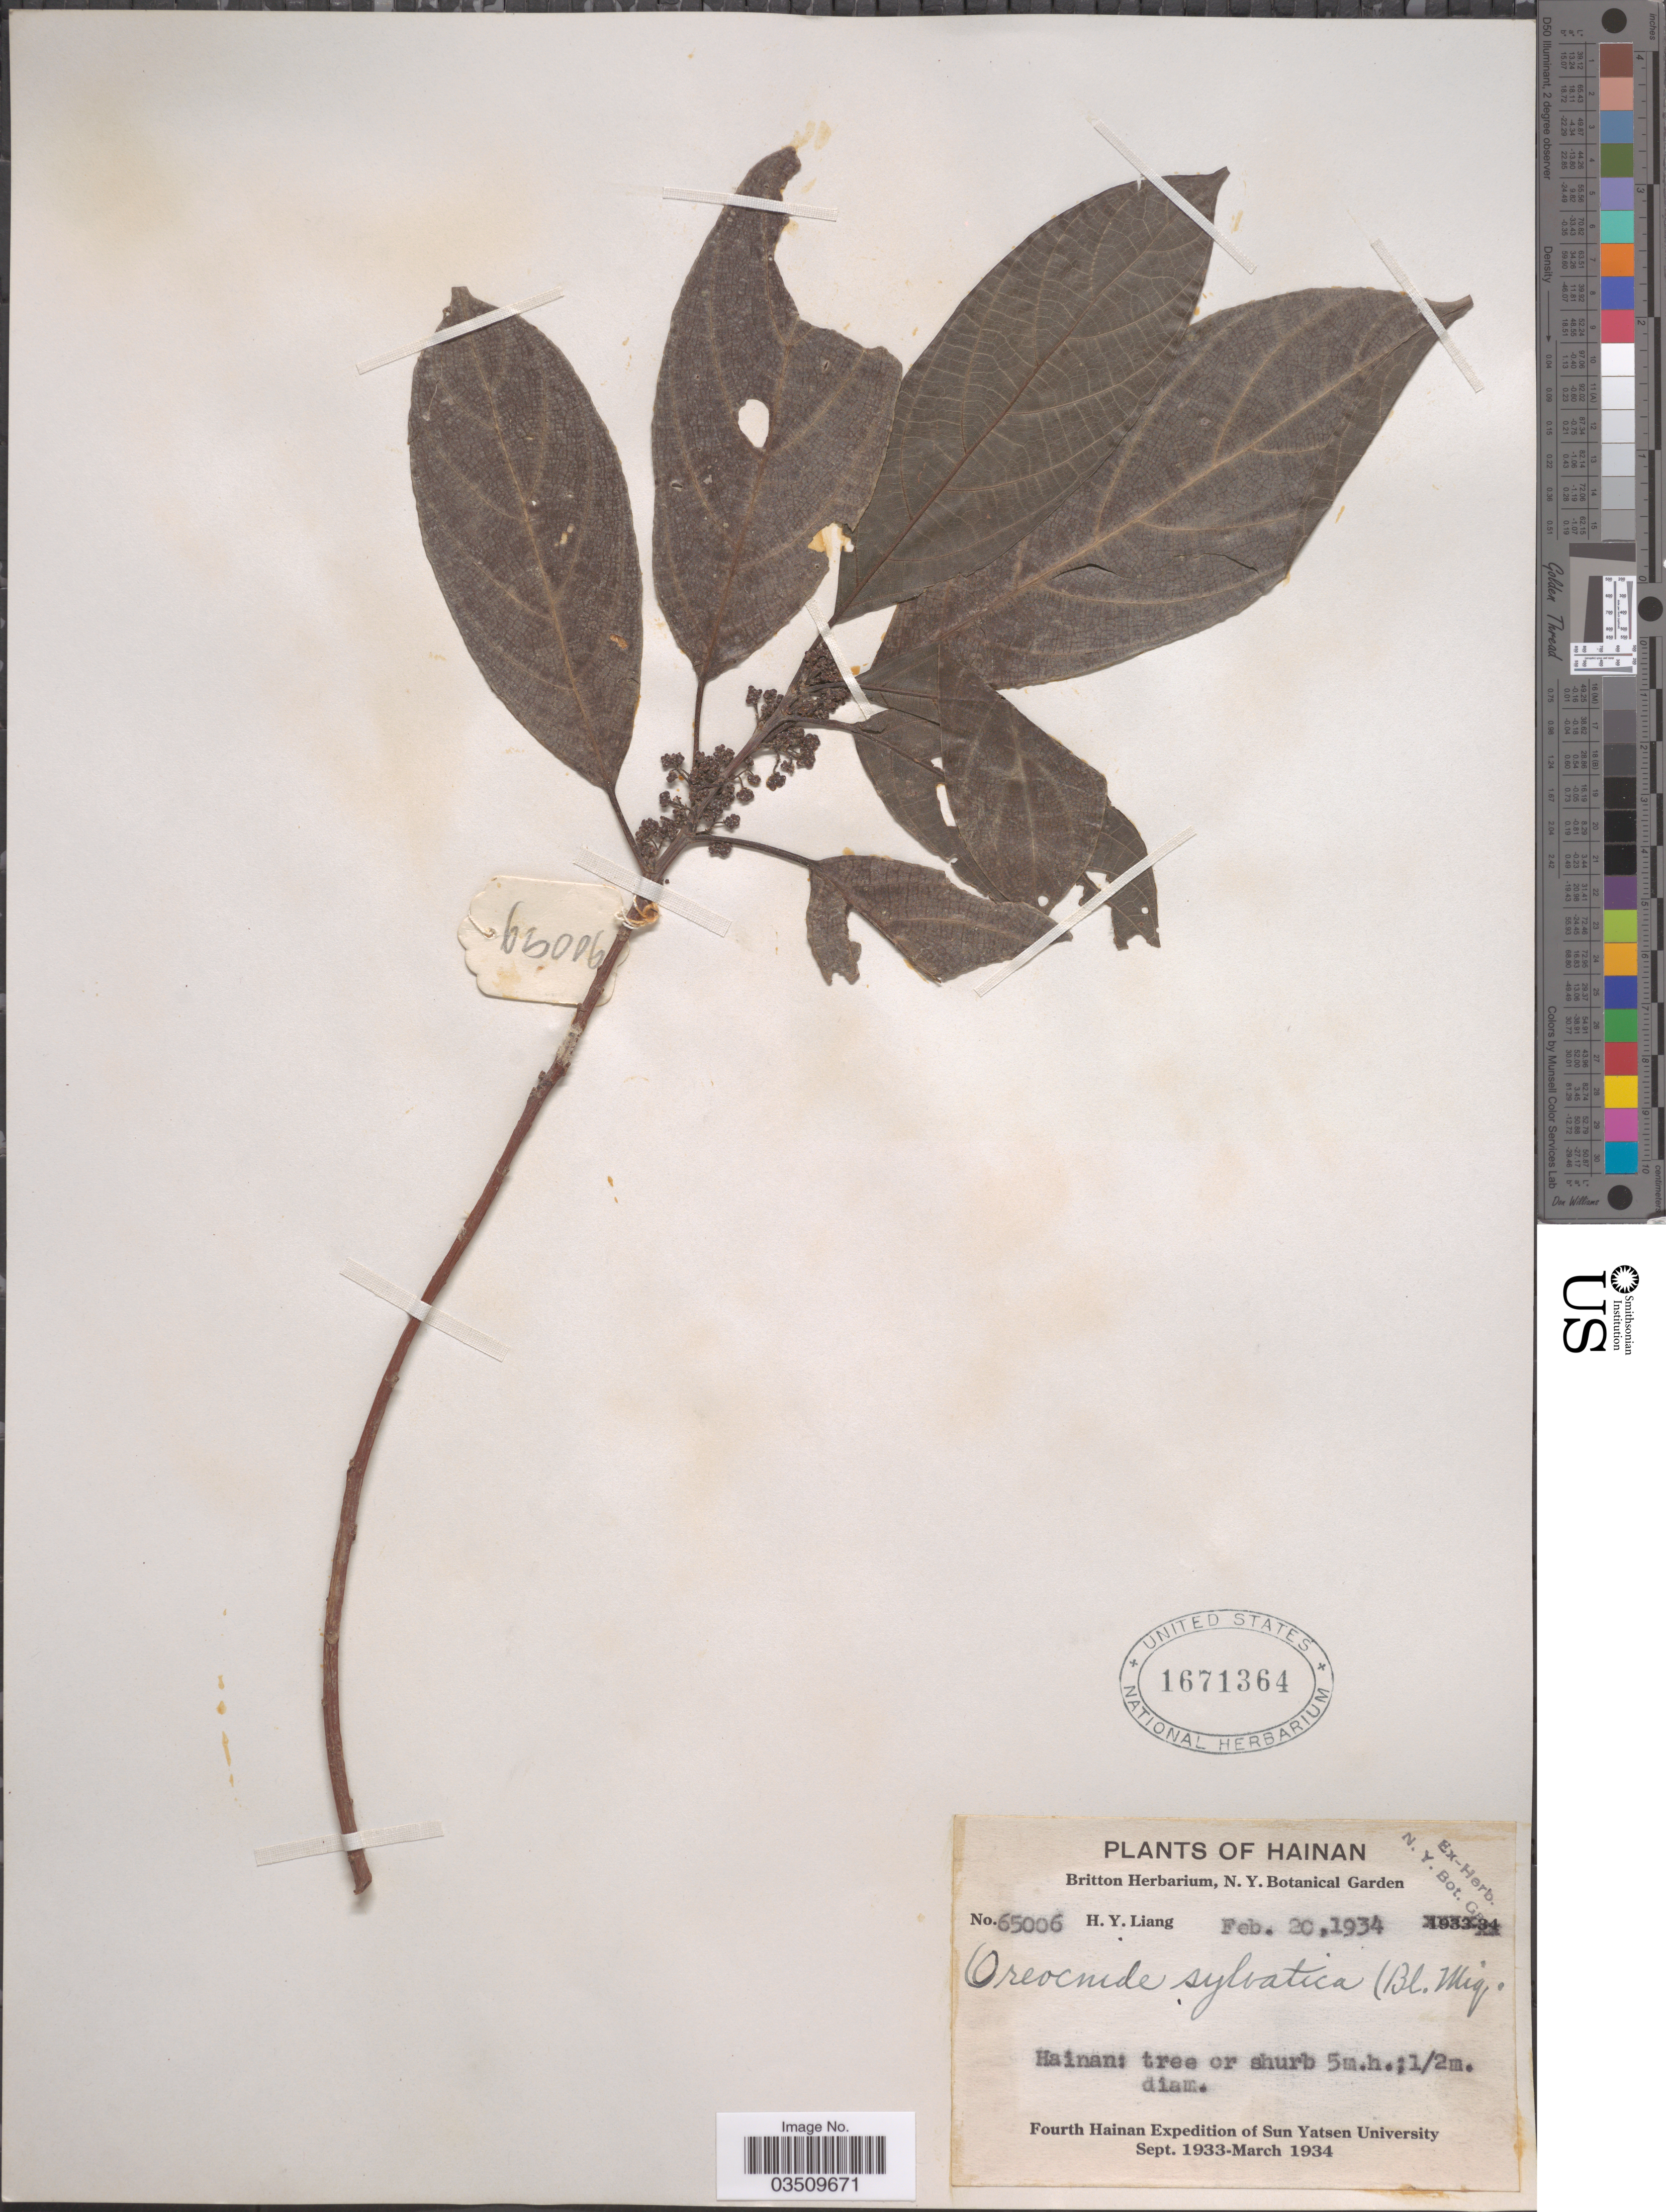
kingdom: Plantae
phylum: Tracheophyta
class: Magnoliopsida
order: Rosales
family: Urticaceae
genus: Oreocnide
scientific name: Oreocnide rubescens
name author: (Blume) Miq.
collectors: H. Y. Liang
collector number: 65006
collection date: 1934-02-20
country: China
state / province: Hainan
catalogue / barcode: US 1671364